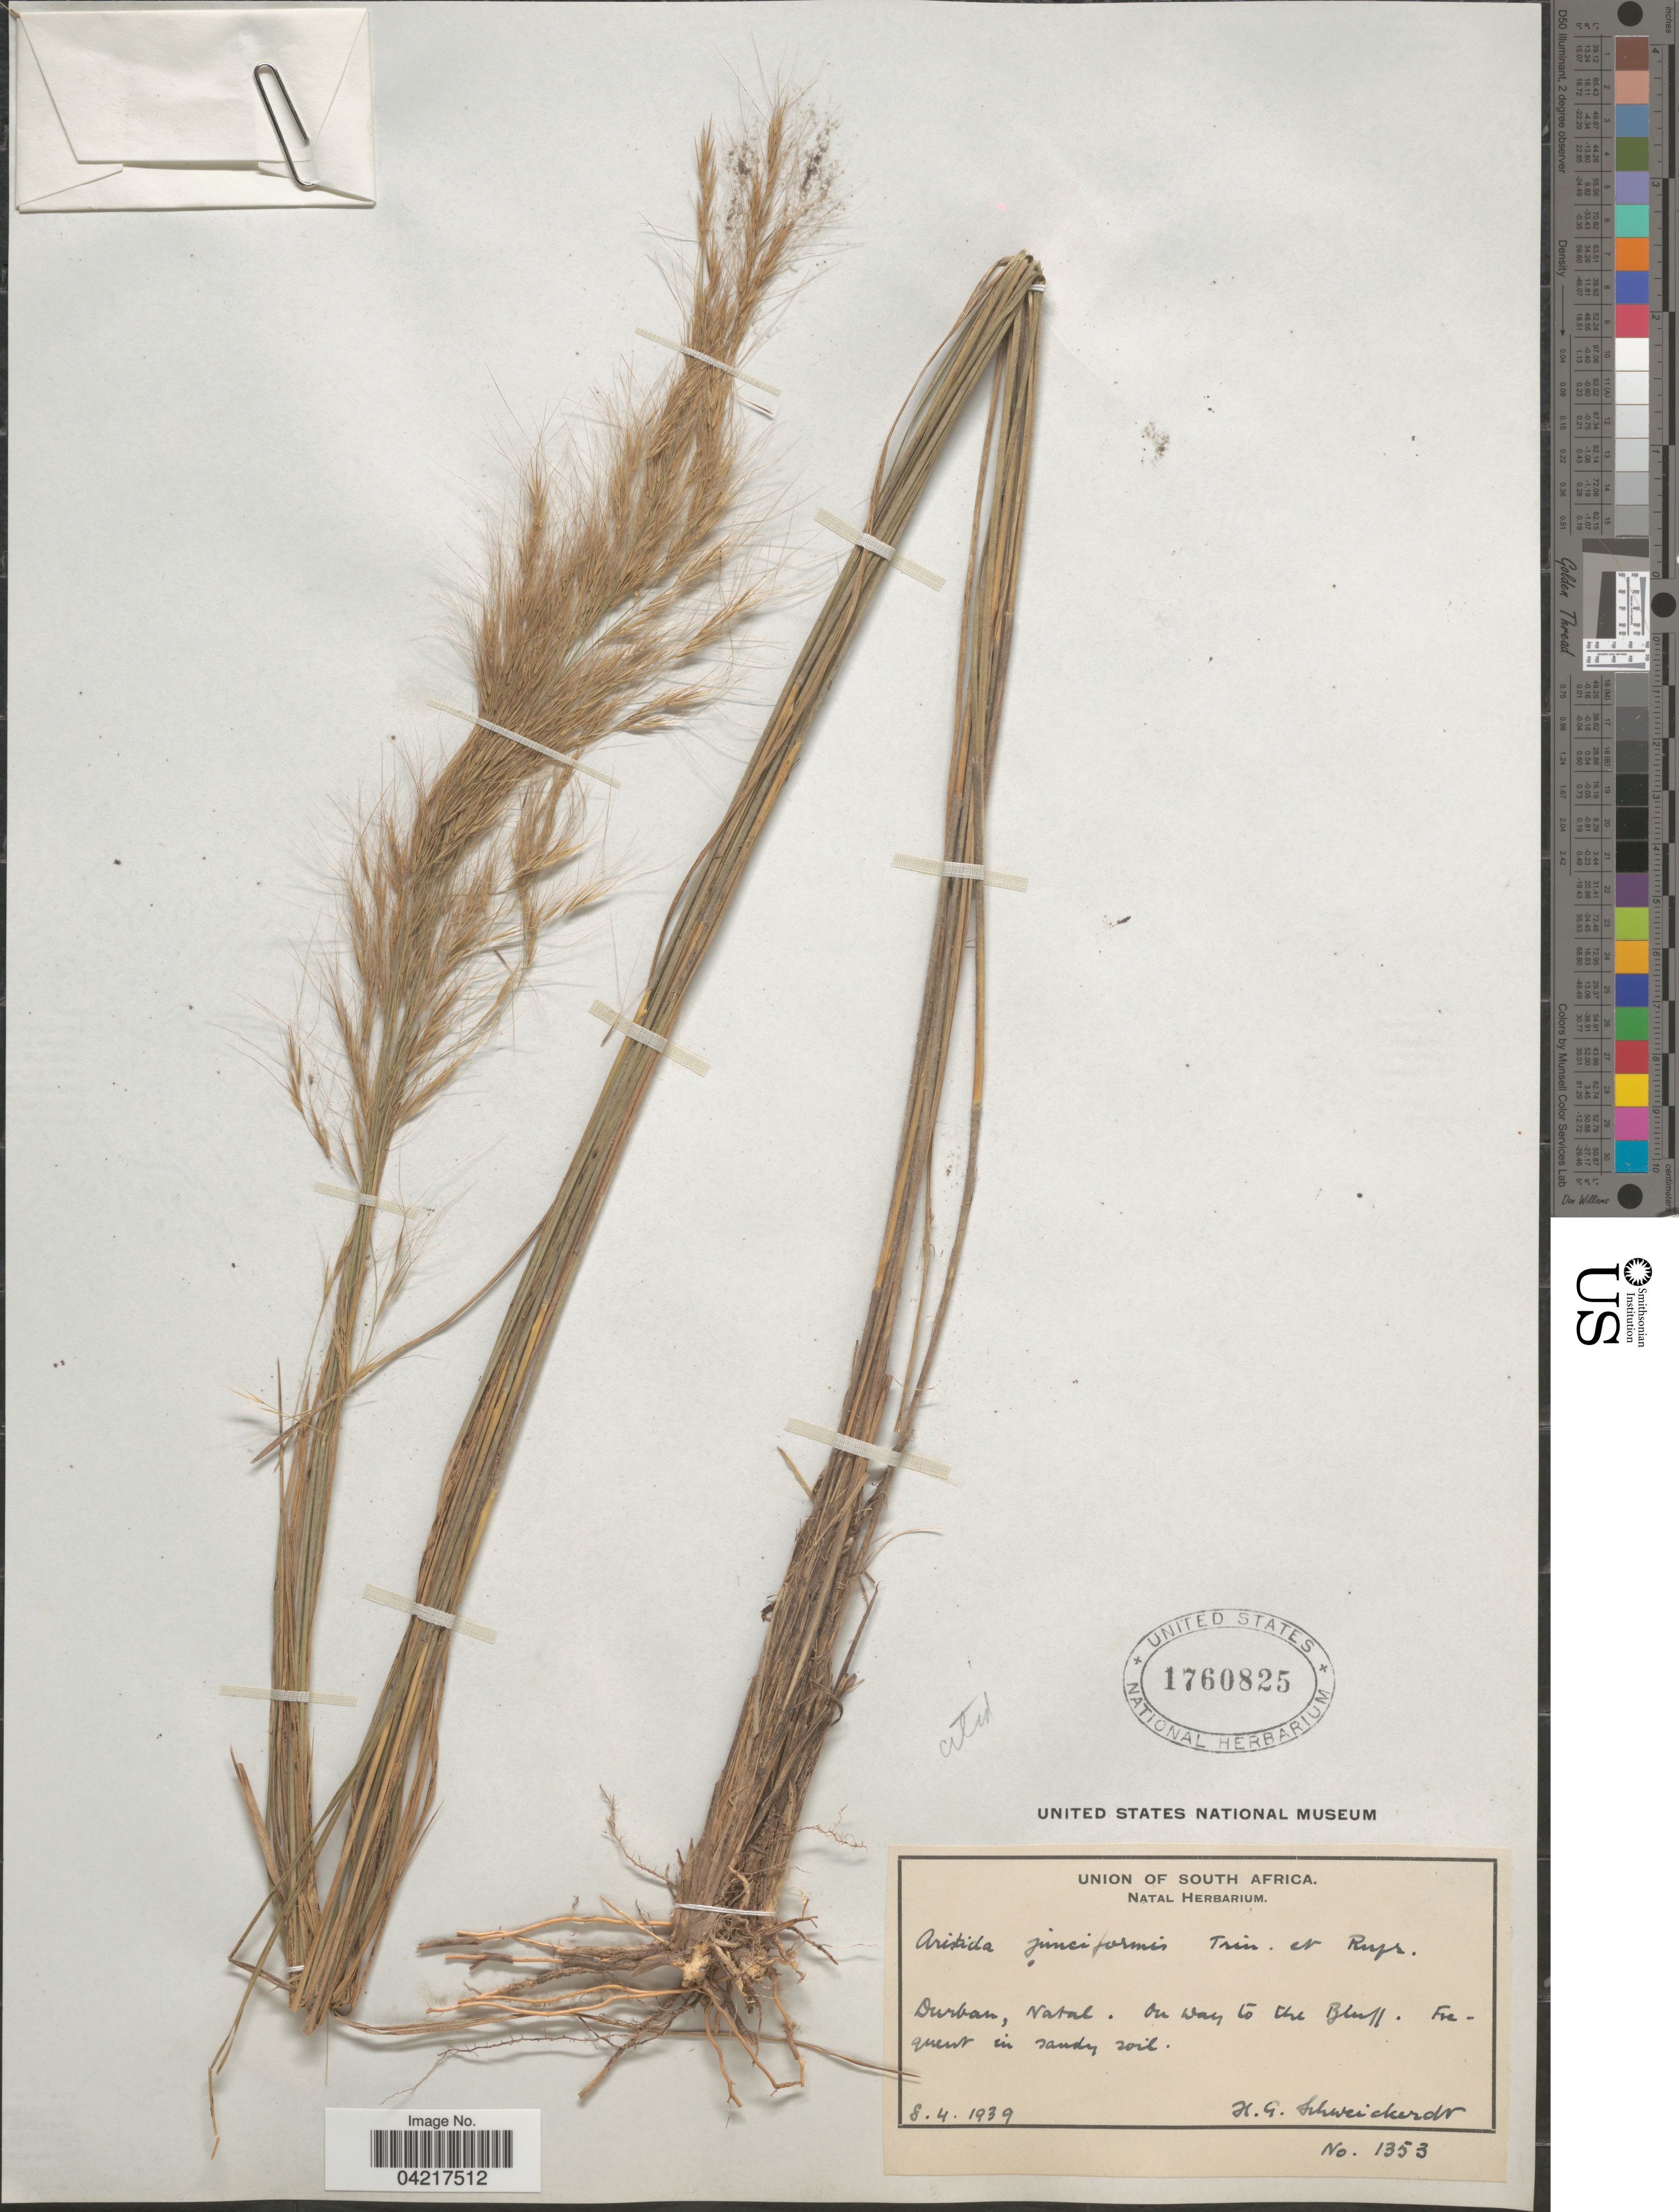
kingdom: Plantae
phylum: Tracheophyta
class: Liliopsida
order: Poales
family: Poaceae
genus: Aristida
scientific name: Aristida junciformis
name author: Trin. & Rupr.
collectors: H. Schweickerdt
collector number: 1353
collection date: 1939-04-08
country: South Africa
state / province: KwaZulu-Natal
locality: Union of South Africa. Durban, Natal. On way to the Bluff.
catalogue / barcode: US 1760825